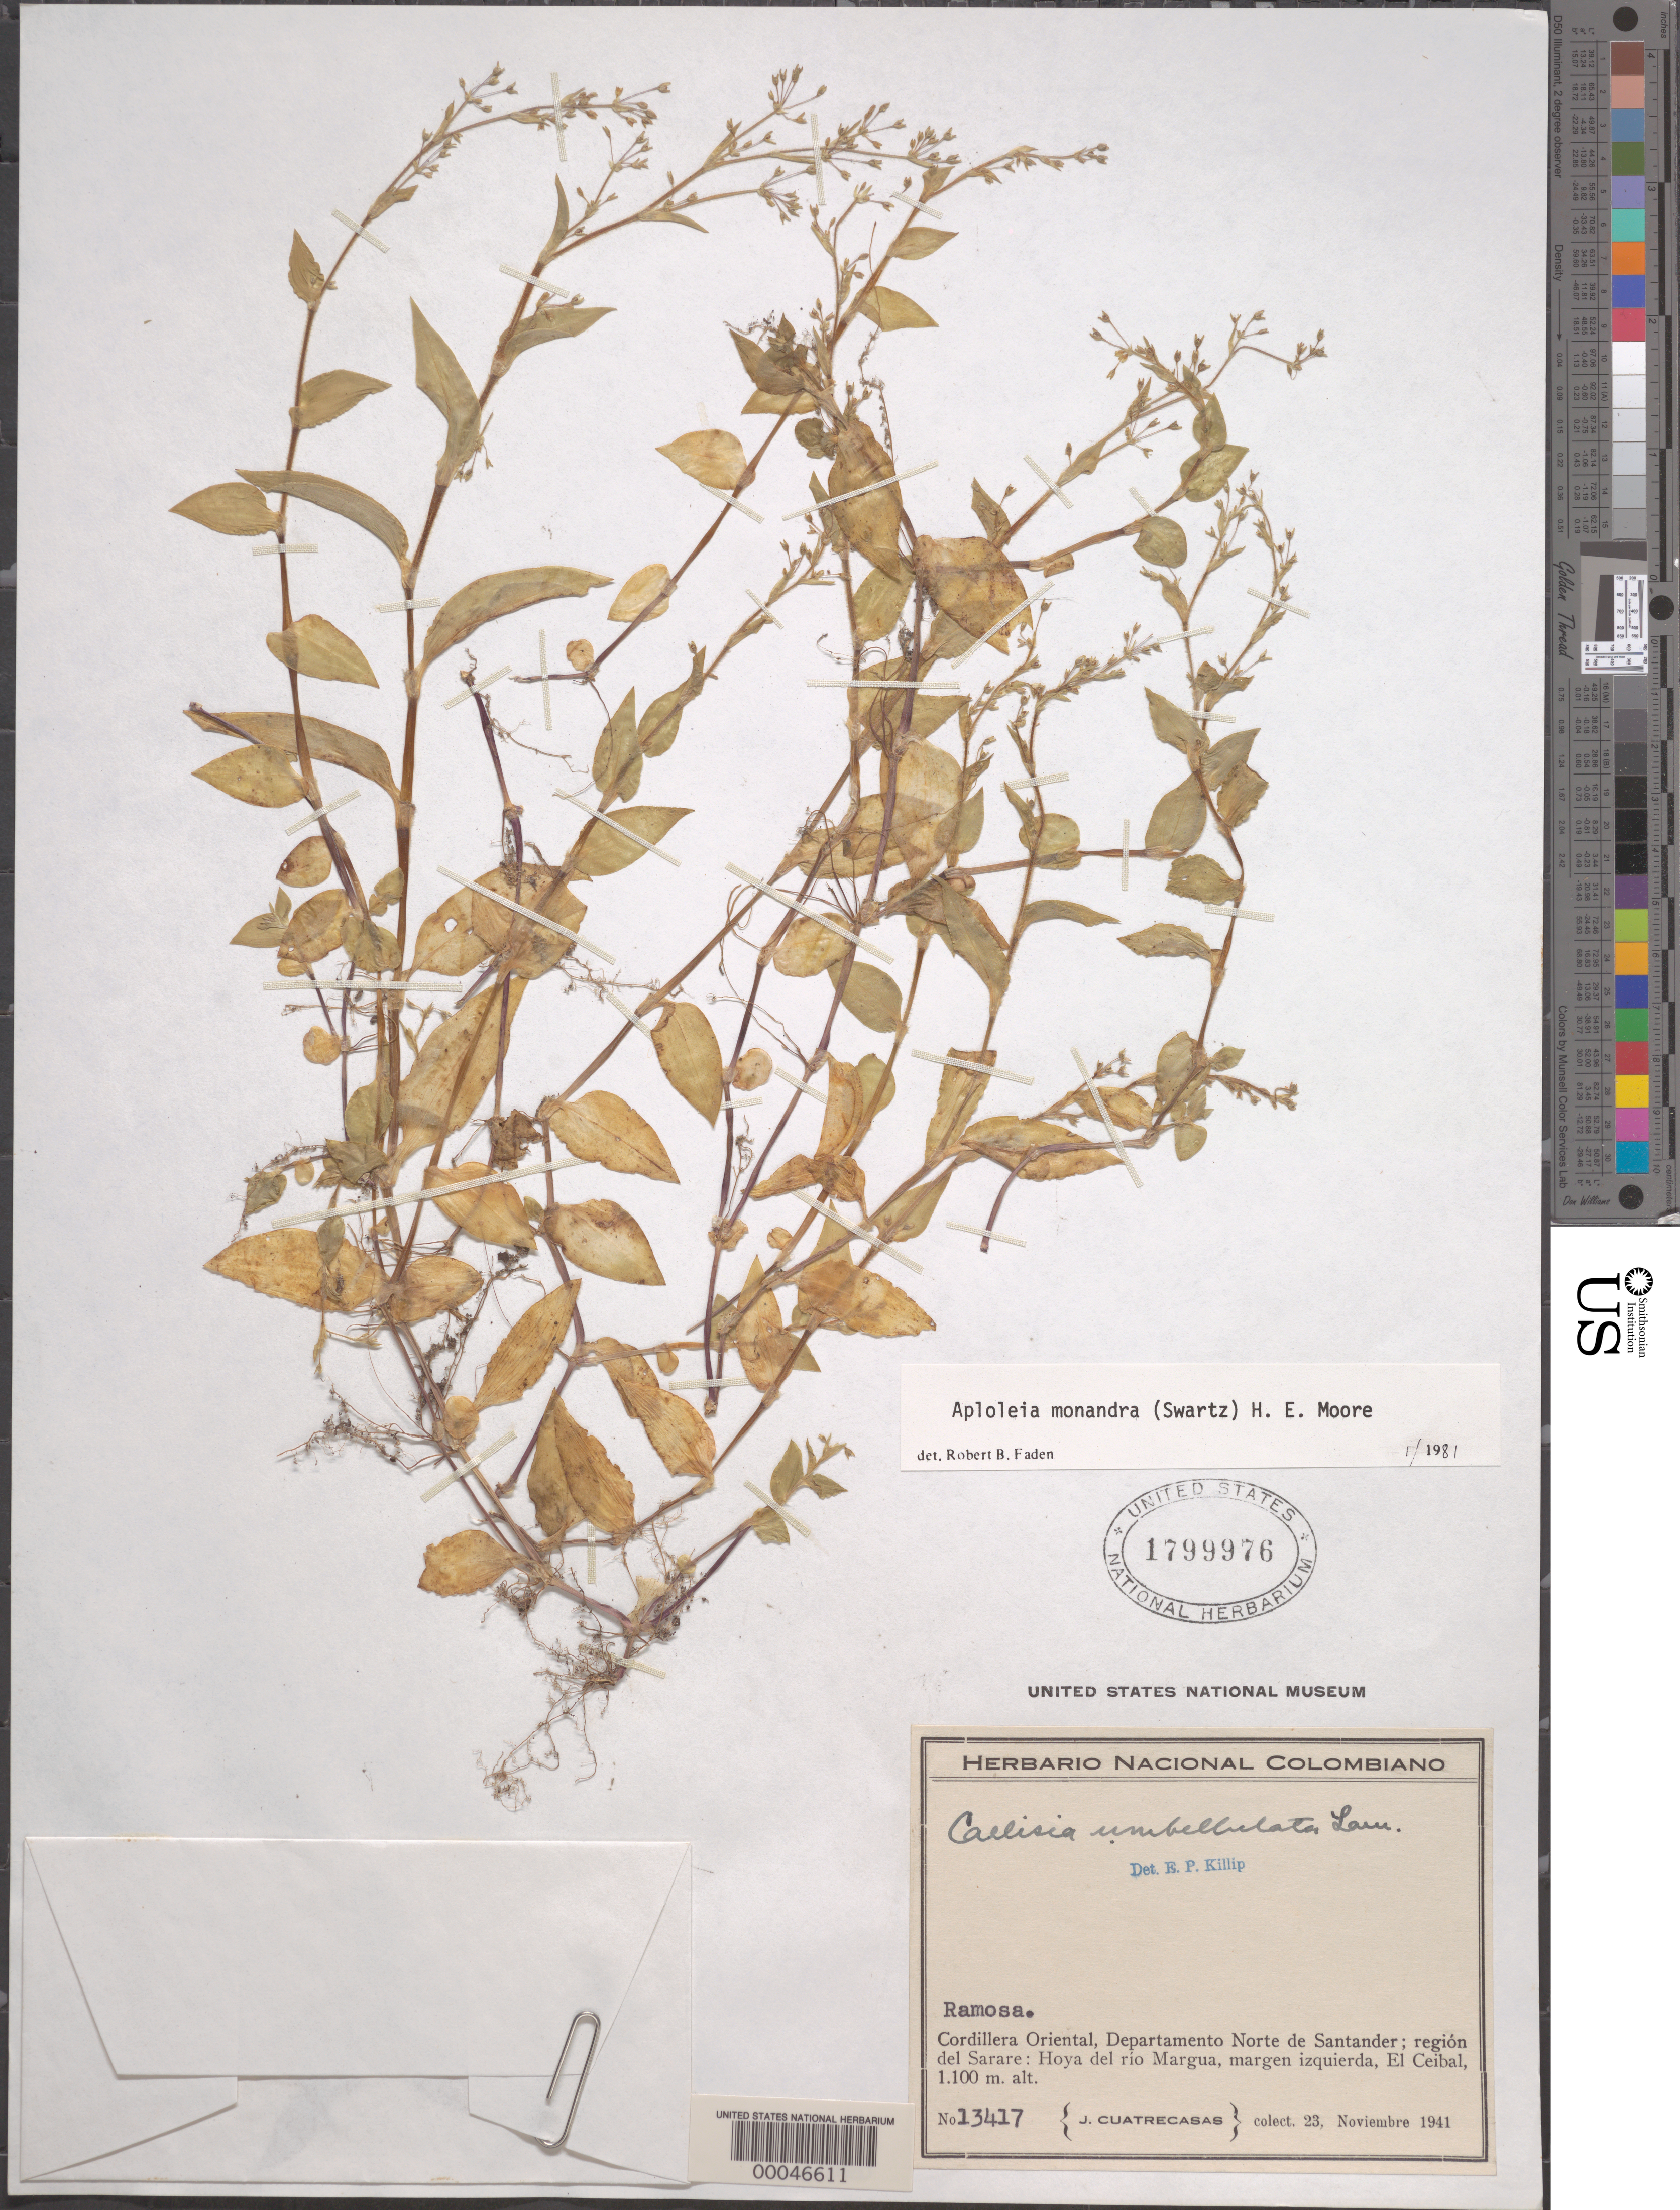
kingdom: Plantae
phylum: Tracheophyta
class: Liliopsida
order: Commelinales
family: Commelinaceae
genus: Callisia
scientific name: Callisia monandra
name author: (Sw.) Schult. & Schult. f.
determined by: Faden, Robert B., (US), Smithsonian Institution - National Museum of Natural History (UNITED STATES)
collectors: J. Cuatrecasas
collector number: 13417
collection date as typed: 23 Nov 1941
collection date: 1941-11-23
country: Colombia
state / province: Norte de Santander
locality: El Ceibal, Cordillera Oriental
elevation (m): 1100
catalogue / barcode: US 1799976